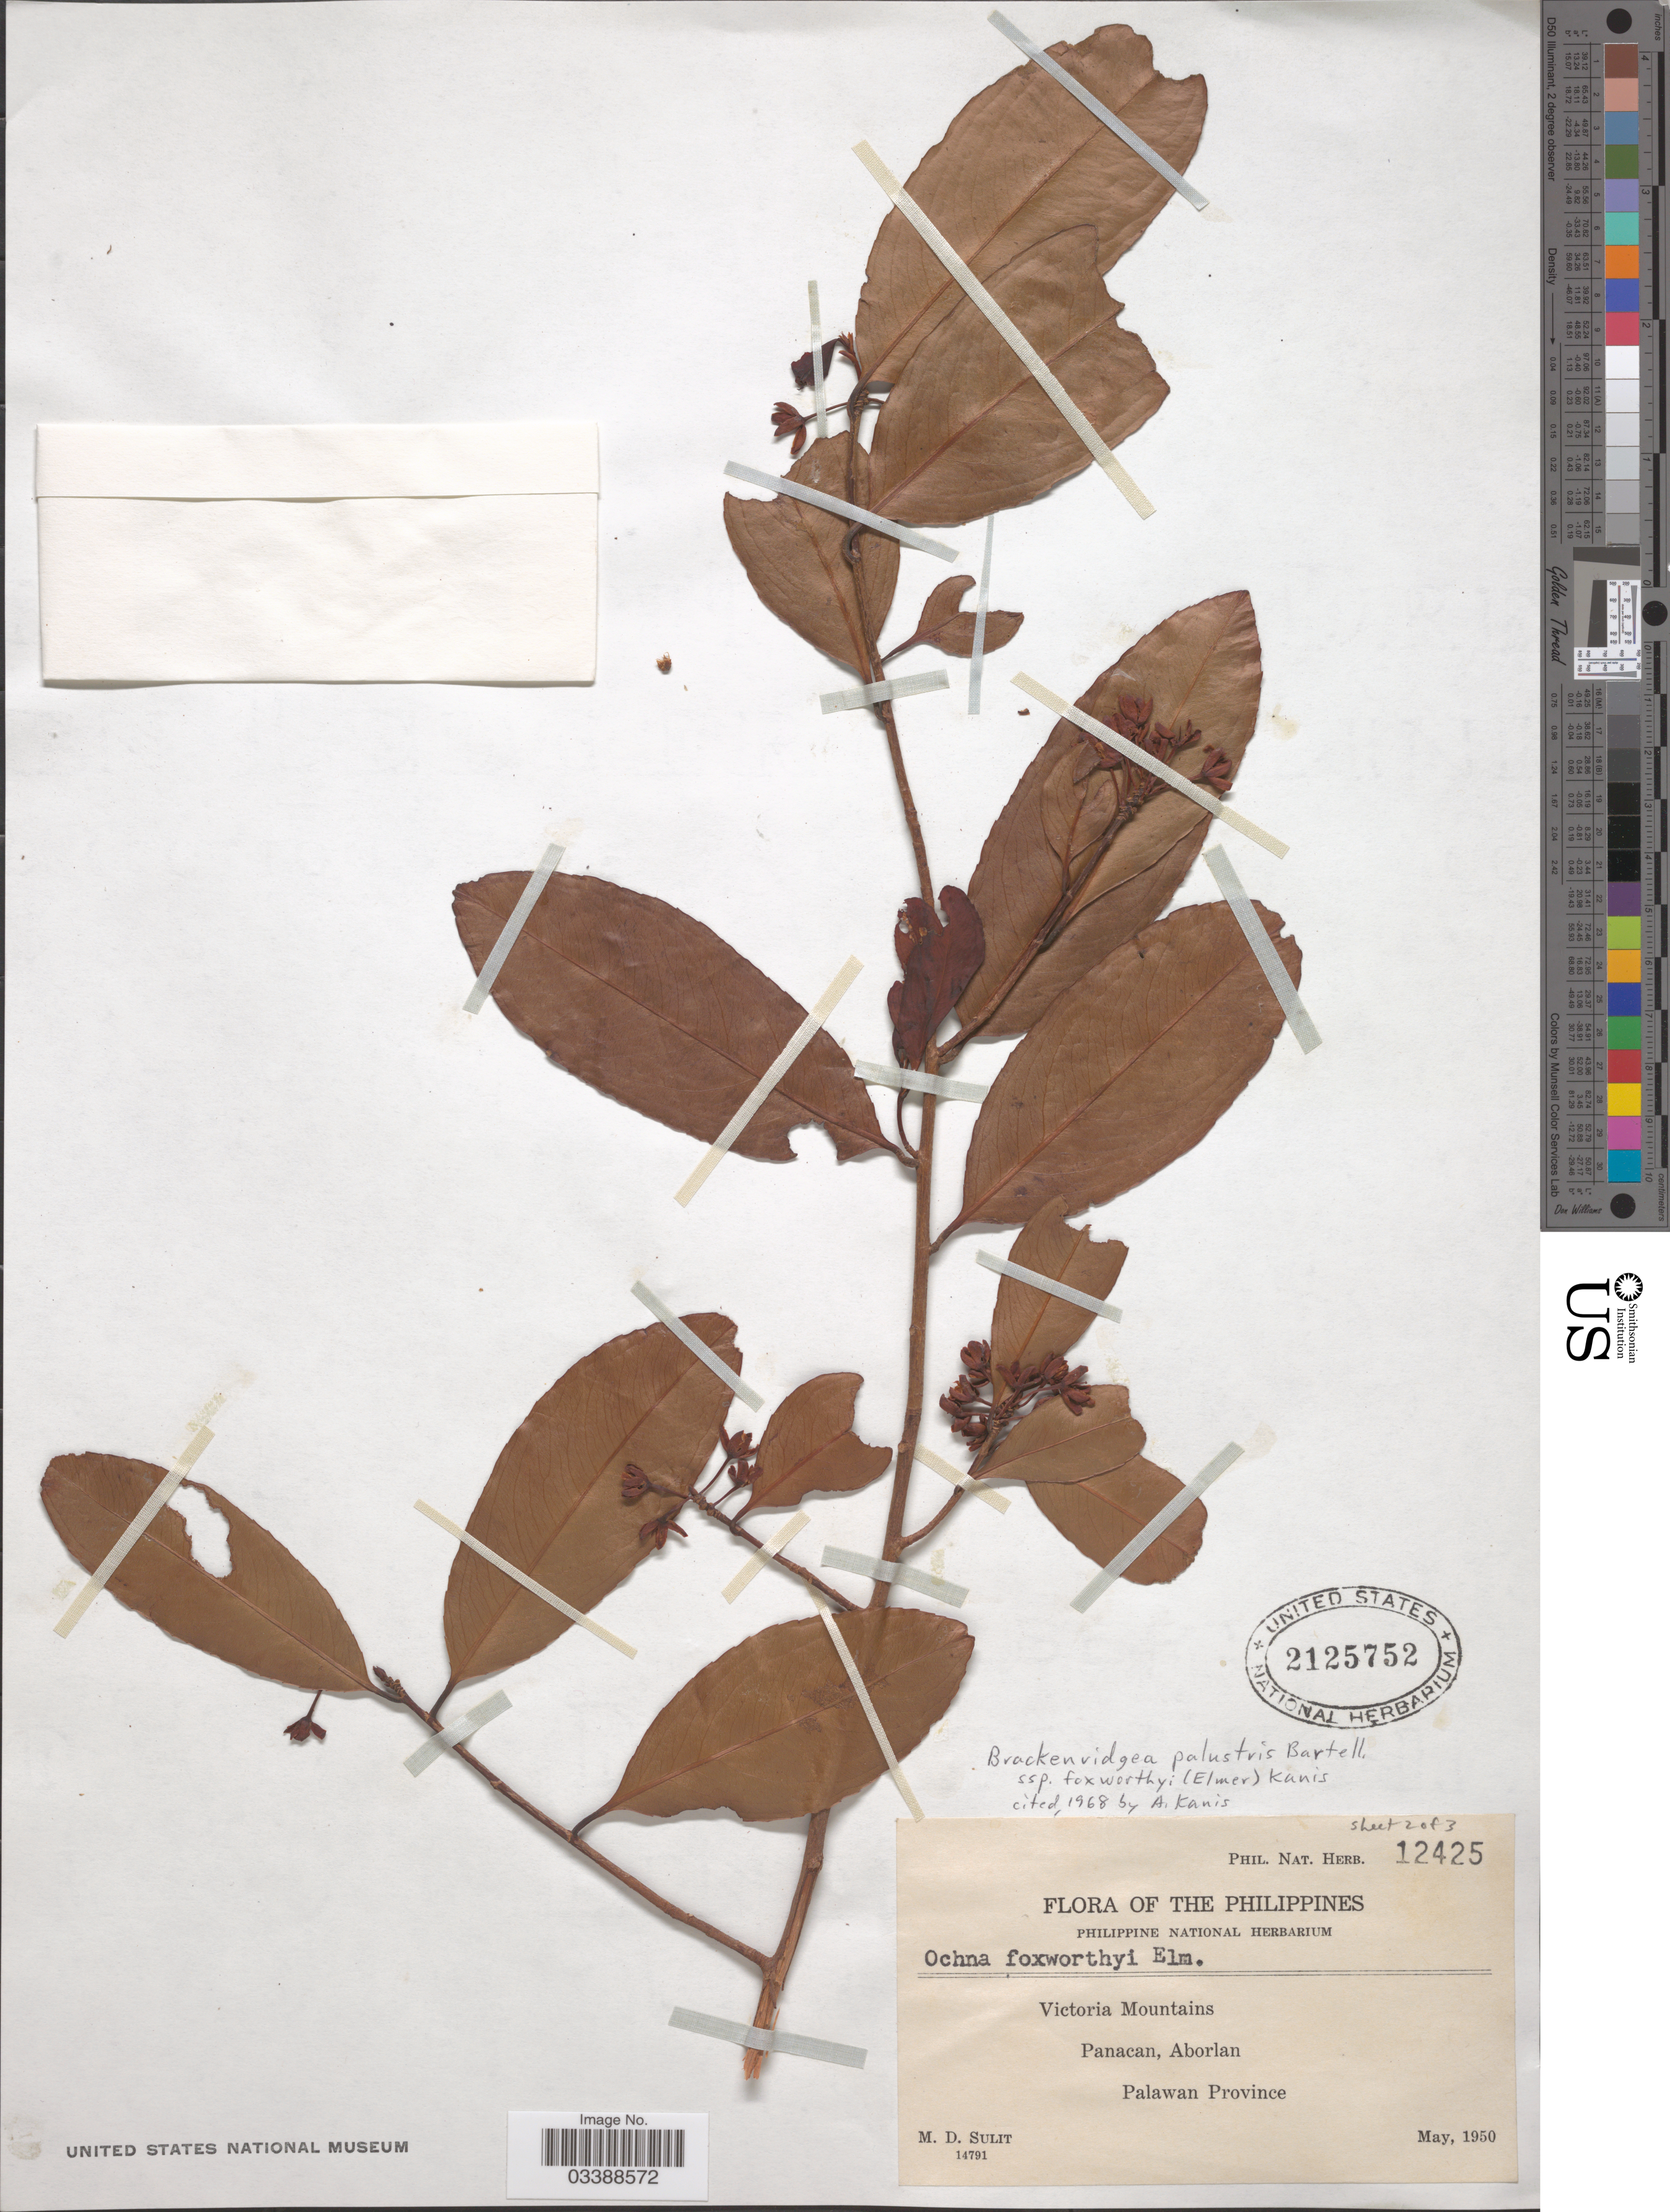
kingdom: Plantae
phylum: Tracheophyta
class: Magnoliopsida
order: Malpighiales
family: Ochnaceae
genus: Brackenridgea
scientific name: Brackenridgea palustris subsp. foxworthyi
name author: (Elmer) P.O. Karis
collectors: M. Sulit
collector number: Phil. Nat. Herb. 12425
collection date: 1950-05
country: Philippines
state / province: Mimaropa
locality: Victoria Mountains, Panacan, Aborlan, Palawan Province.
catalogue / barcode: US 2125752